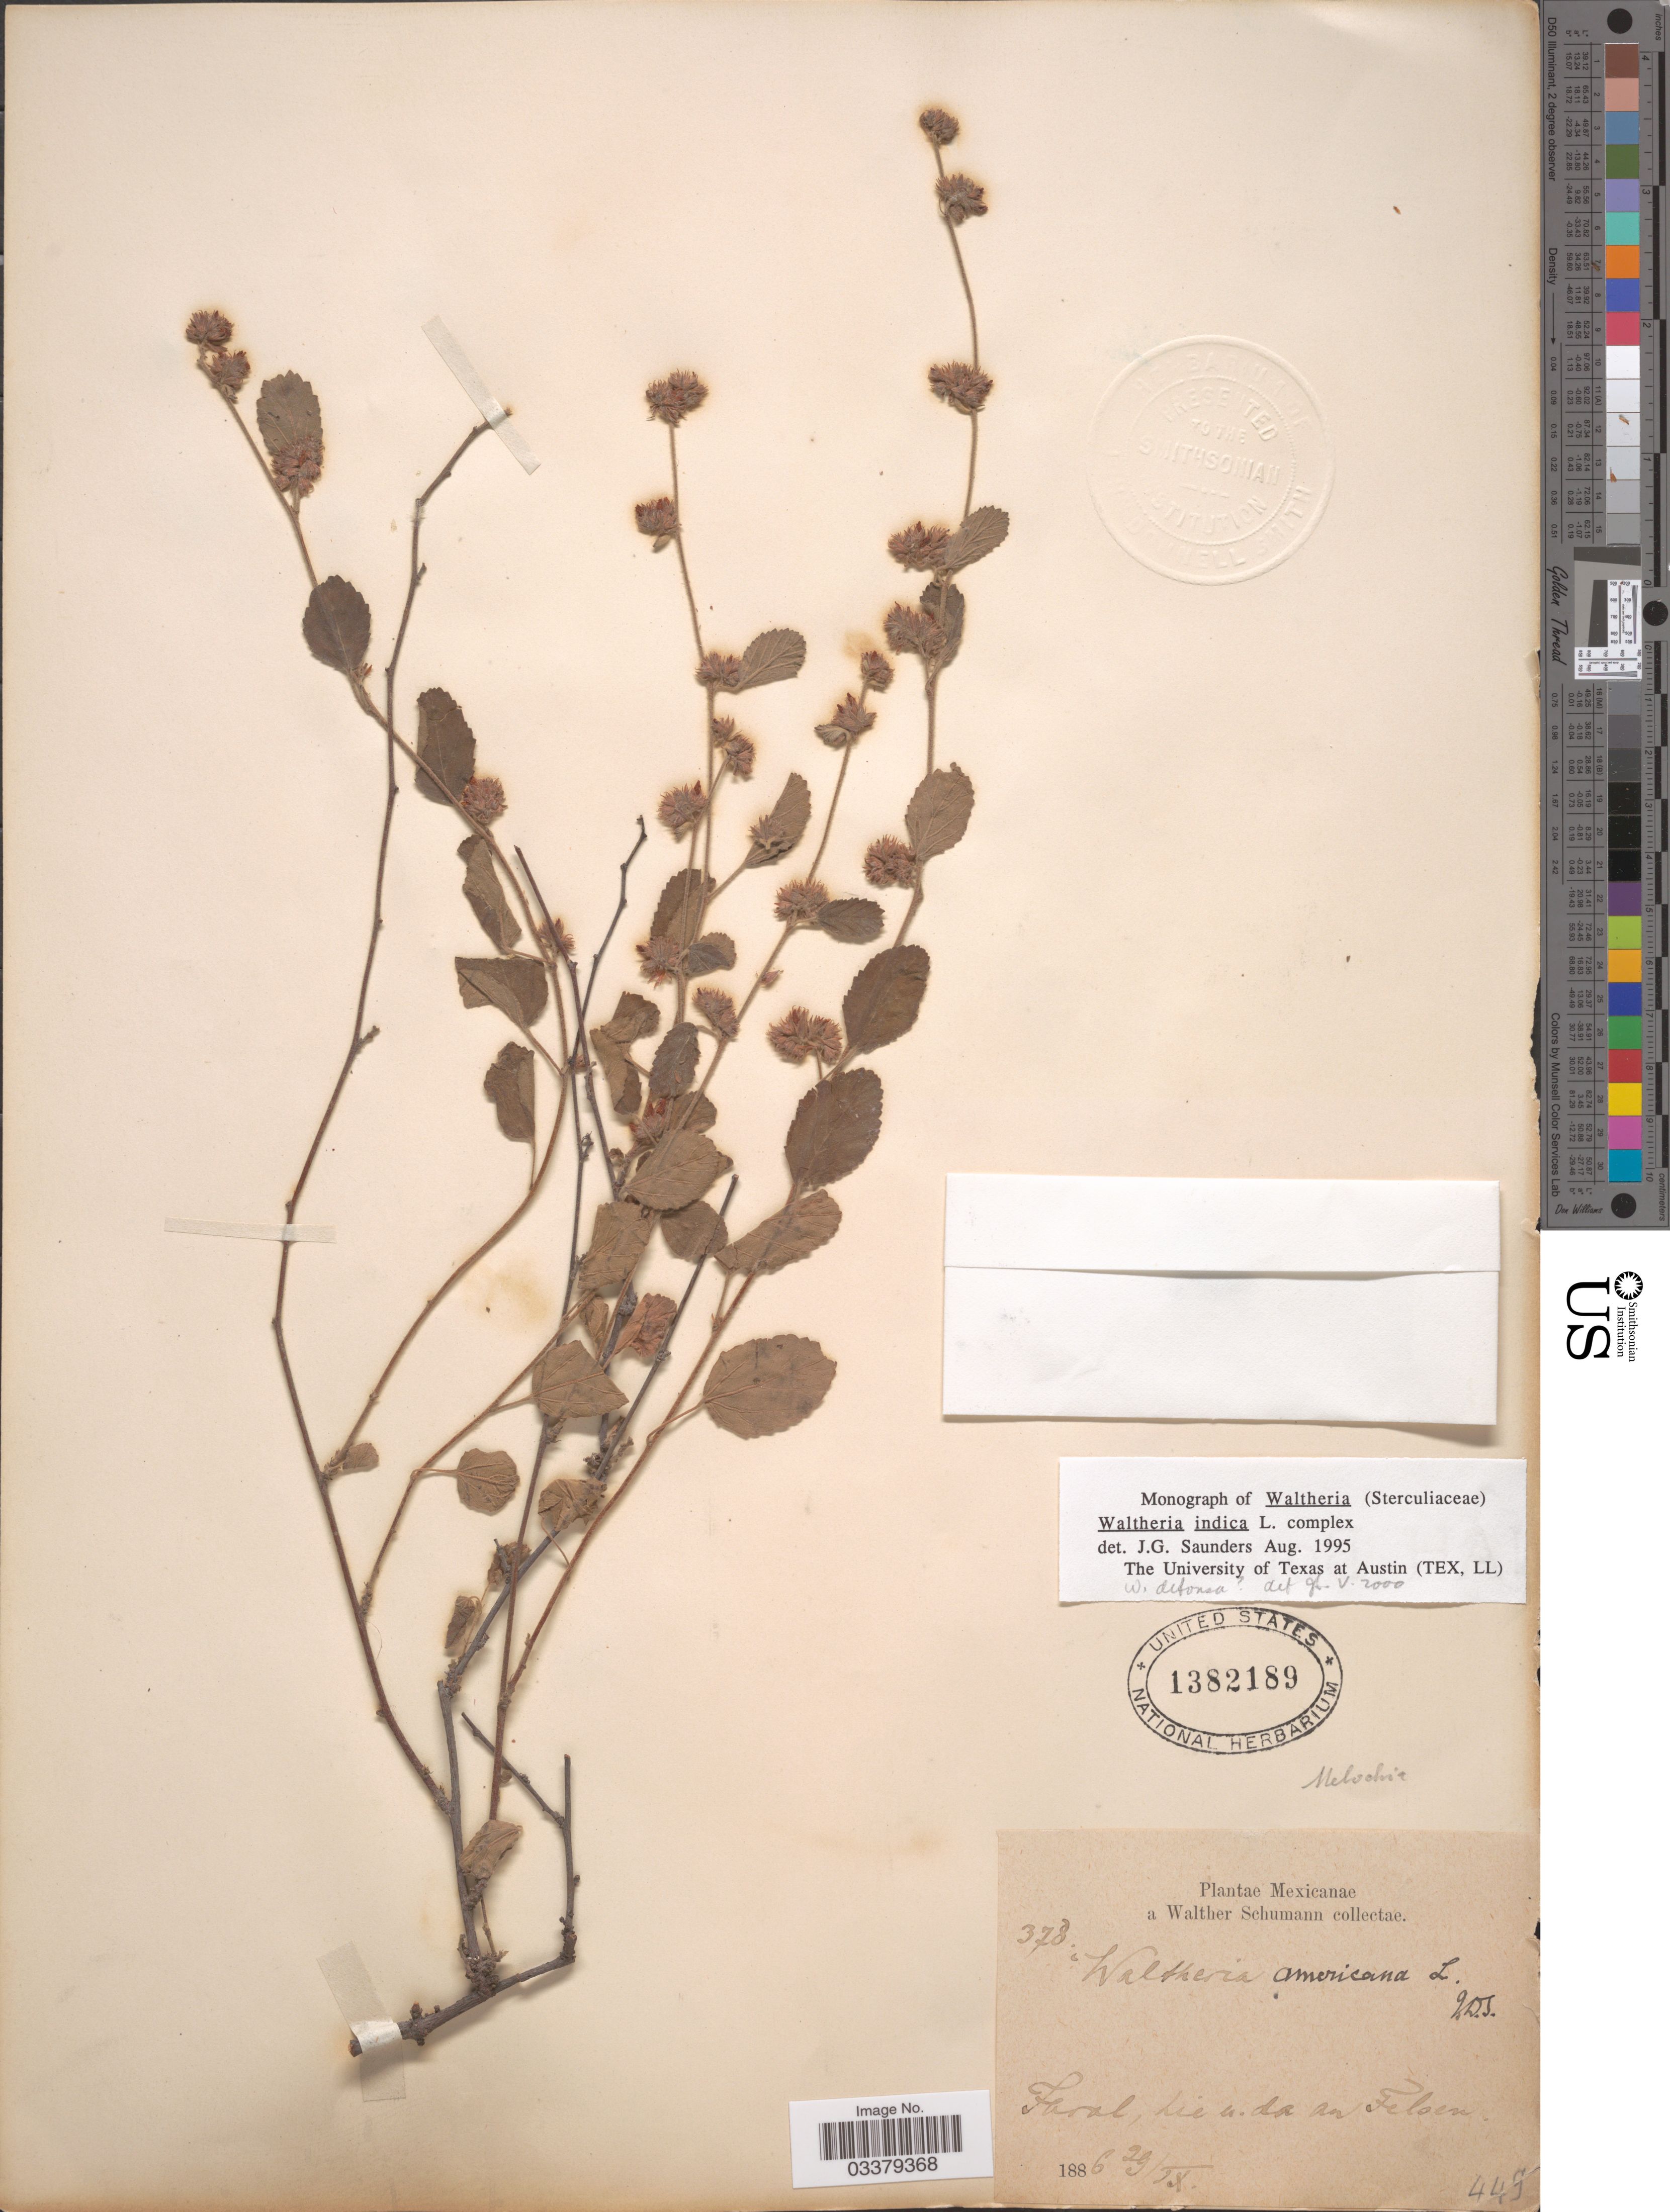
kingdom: Plantae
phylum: Tracheophyta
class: Magnoliopsida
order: Malvales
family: Malvaceae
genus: Waltheria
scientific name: Waltheria indica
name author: L.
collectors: W. Schumann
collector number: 378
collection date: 1886-09-29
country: Mexico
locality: Faral, Lie u. da an Felsen [interpreted]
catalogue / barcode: US 1382189